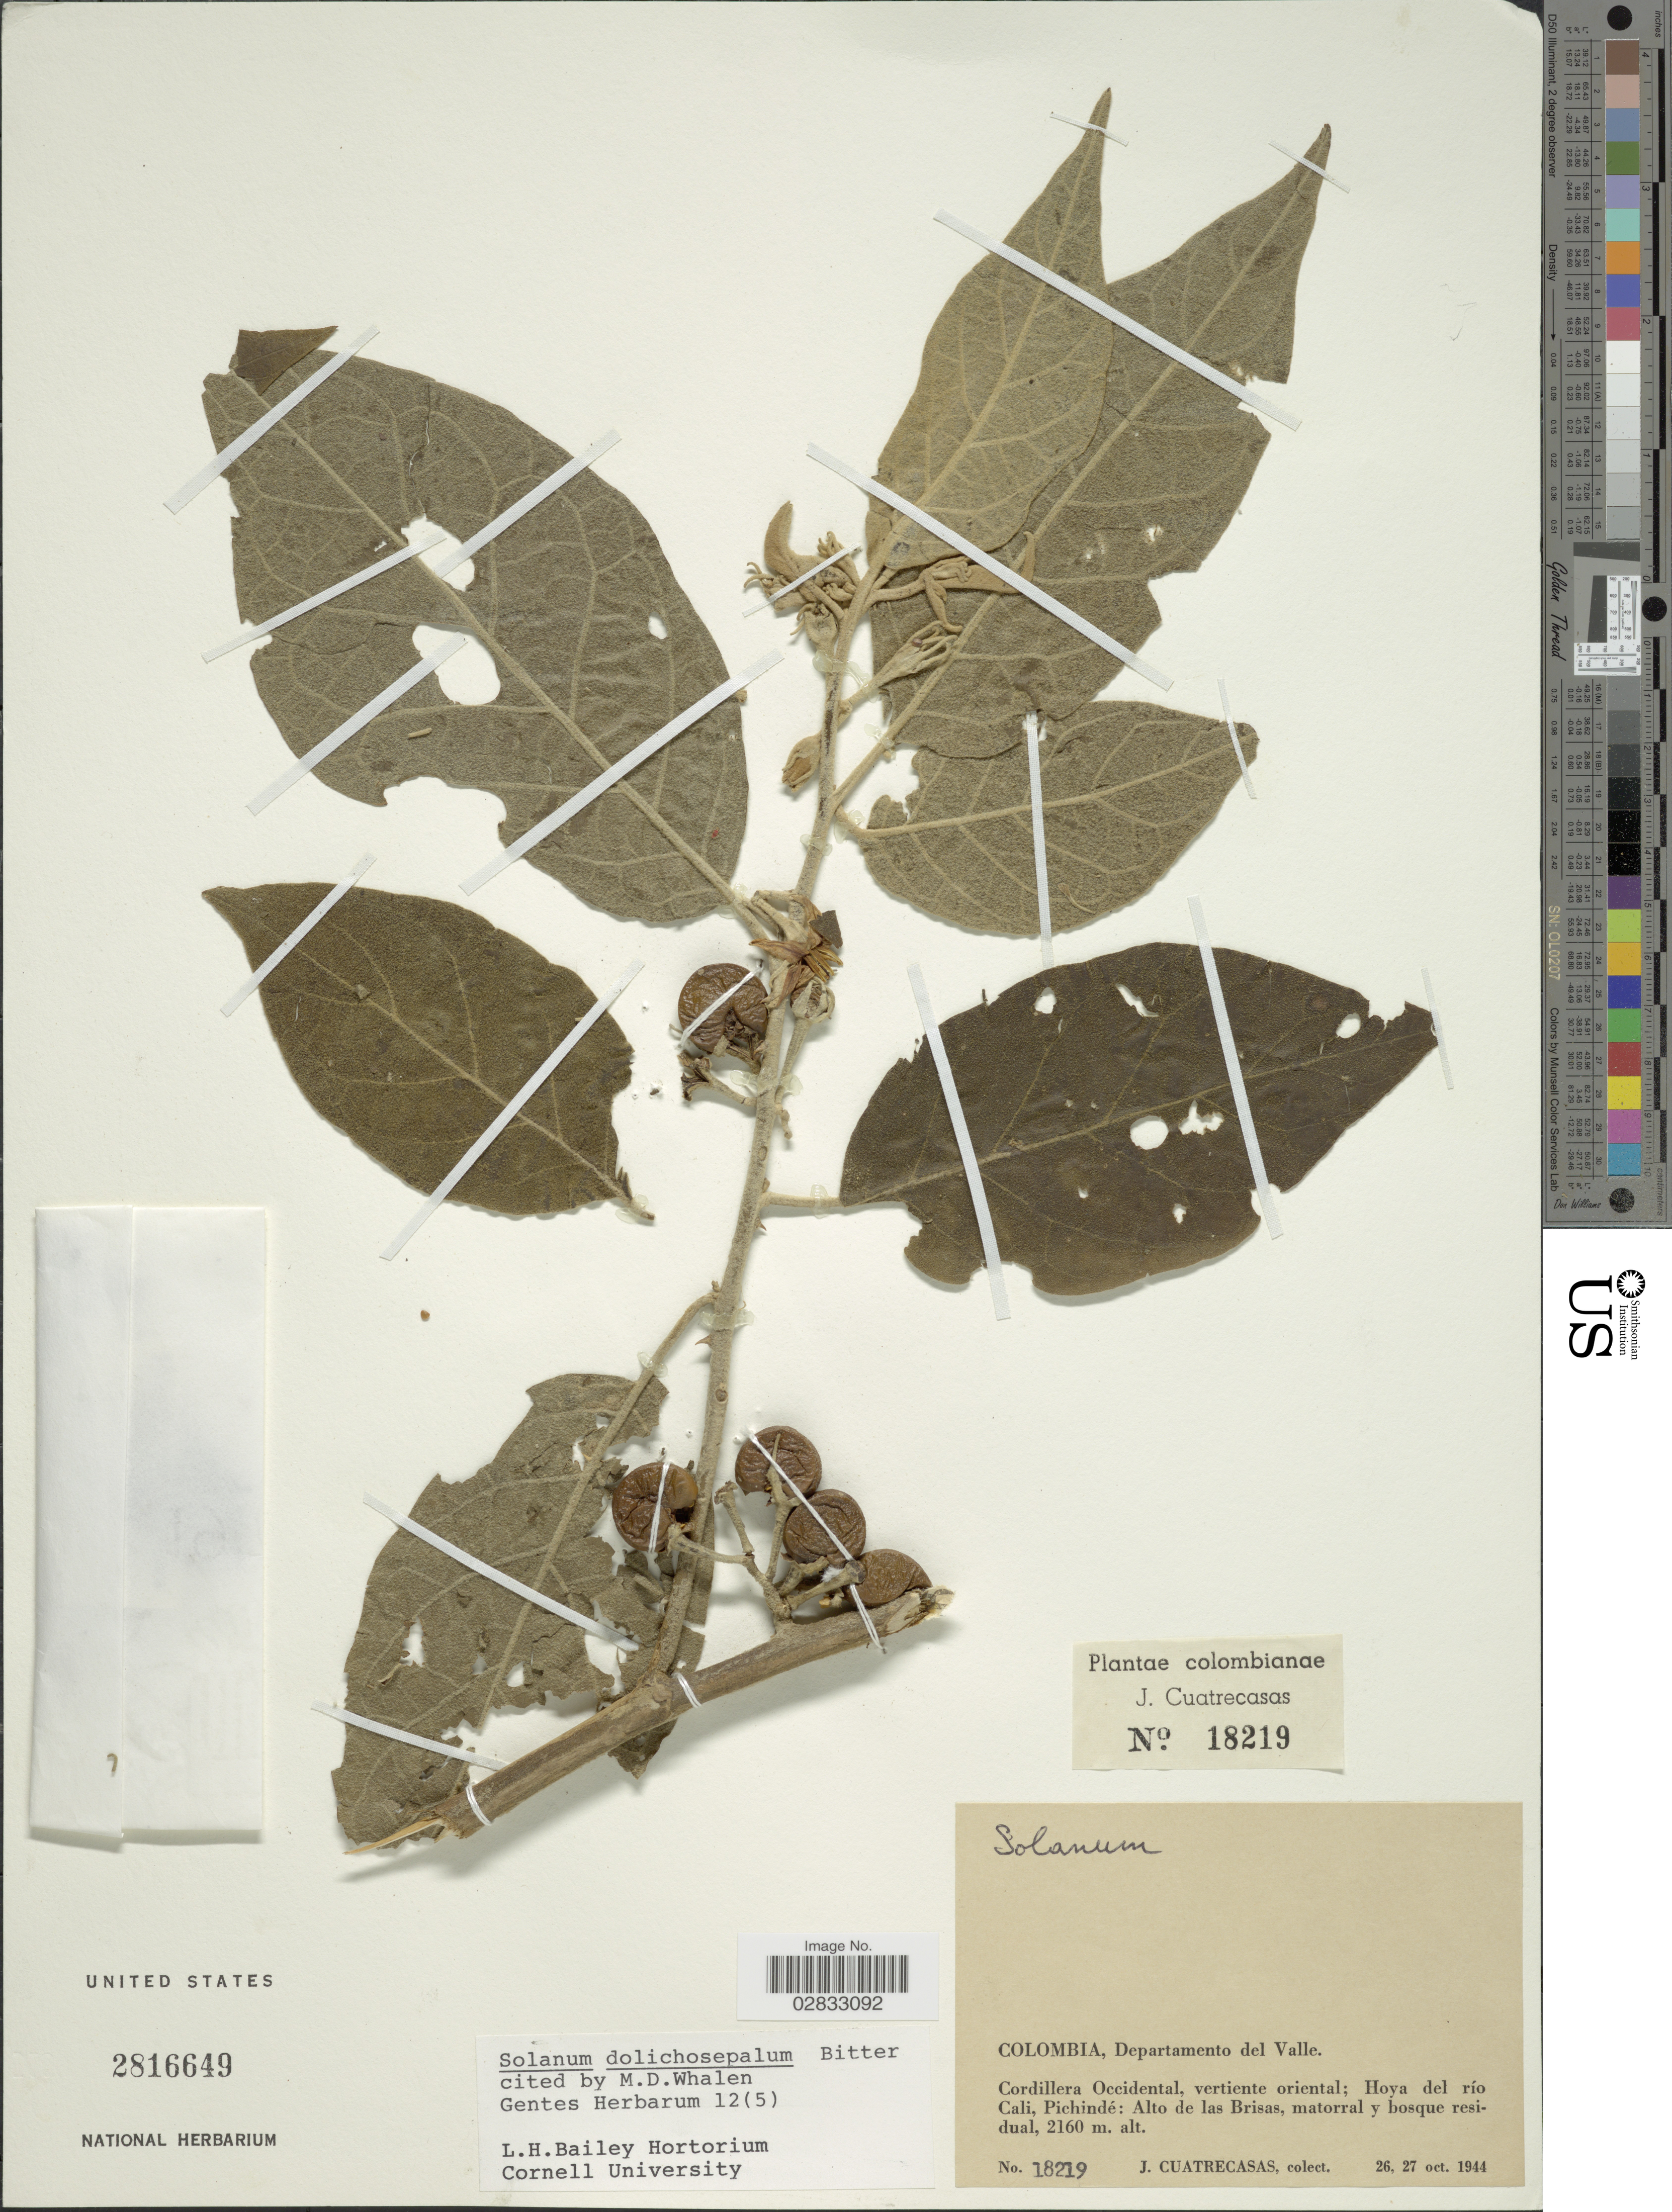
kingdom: Plantae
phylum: Tracheophyta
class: Magnoliopsida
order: Solanales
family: Solanaceae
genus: Solanum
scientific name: Solanum dolichosepalum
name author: Bitter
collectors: J. Cuatrecasas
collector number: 18219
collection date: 1944-10-26/1944-10-27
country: Colombia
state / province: Valle del Cauca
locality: Departamento del Valle. Cordillera Occidental, vertiente oriental: Hoya del río Cali, Pichindé; Alto de las Brisas.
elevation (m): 2160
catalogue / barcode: US 2816649